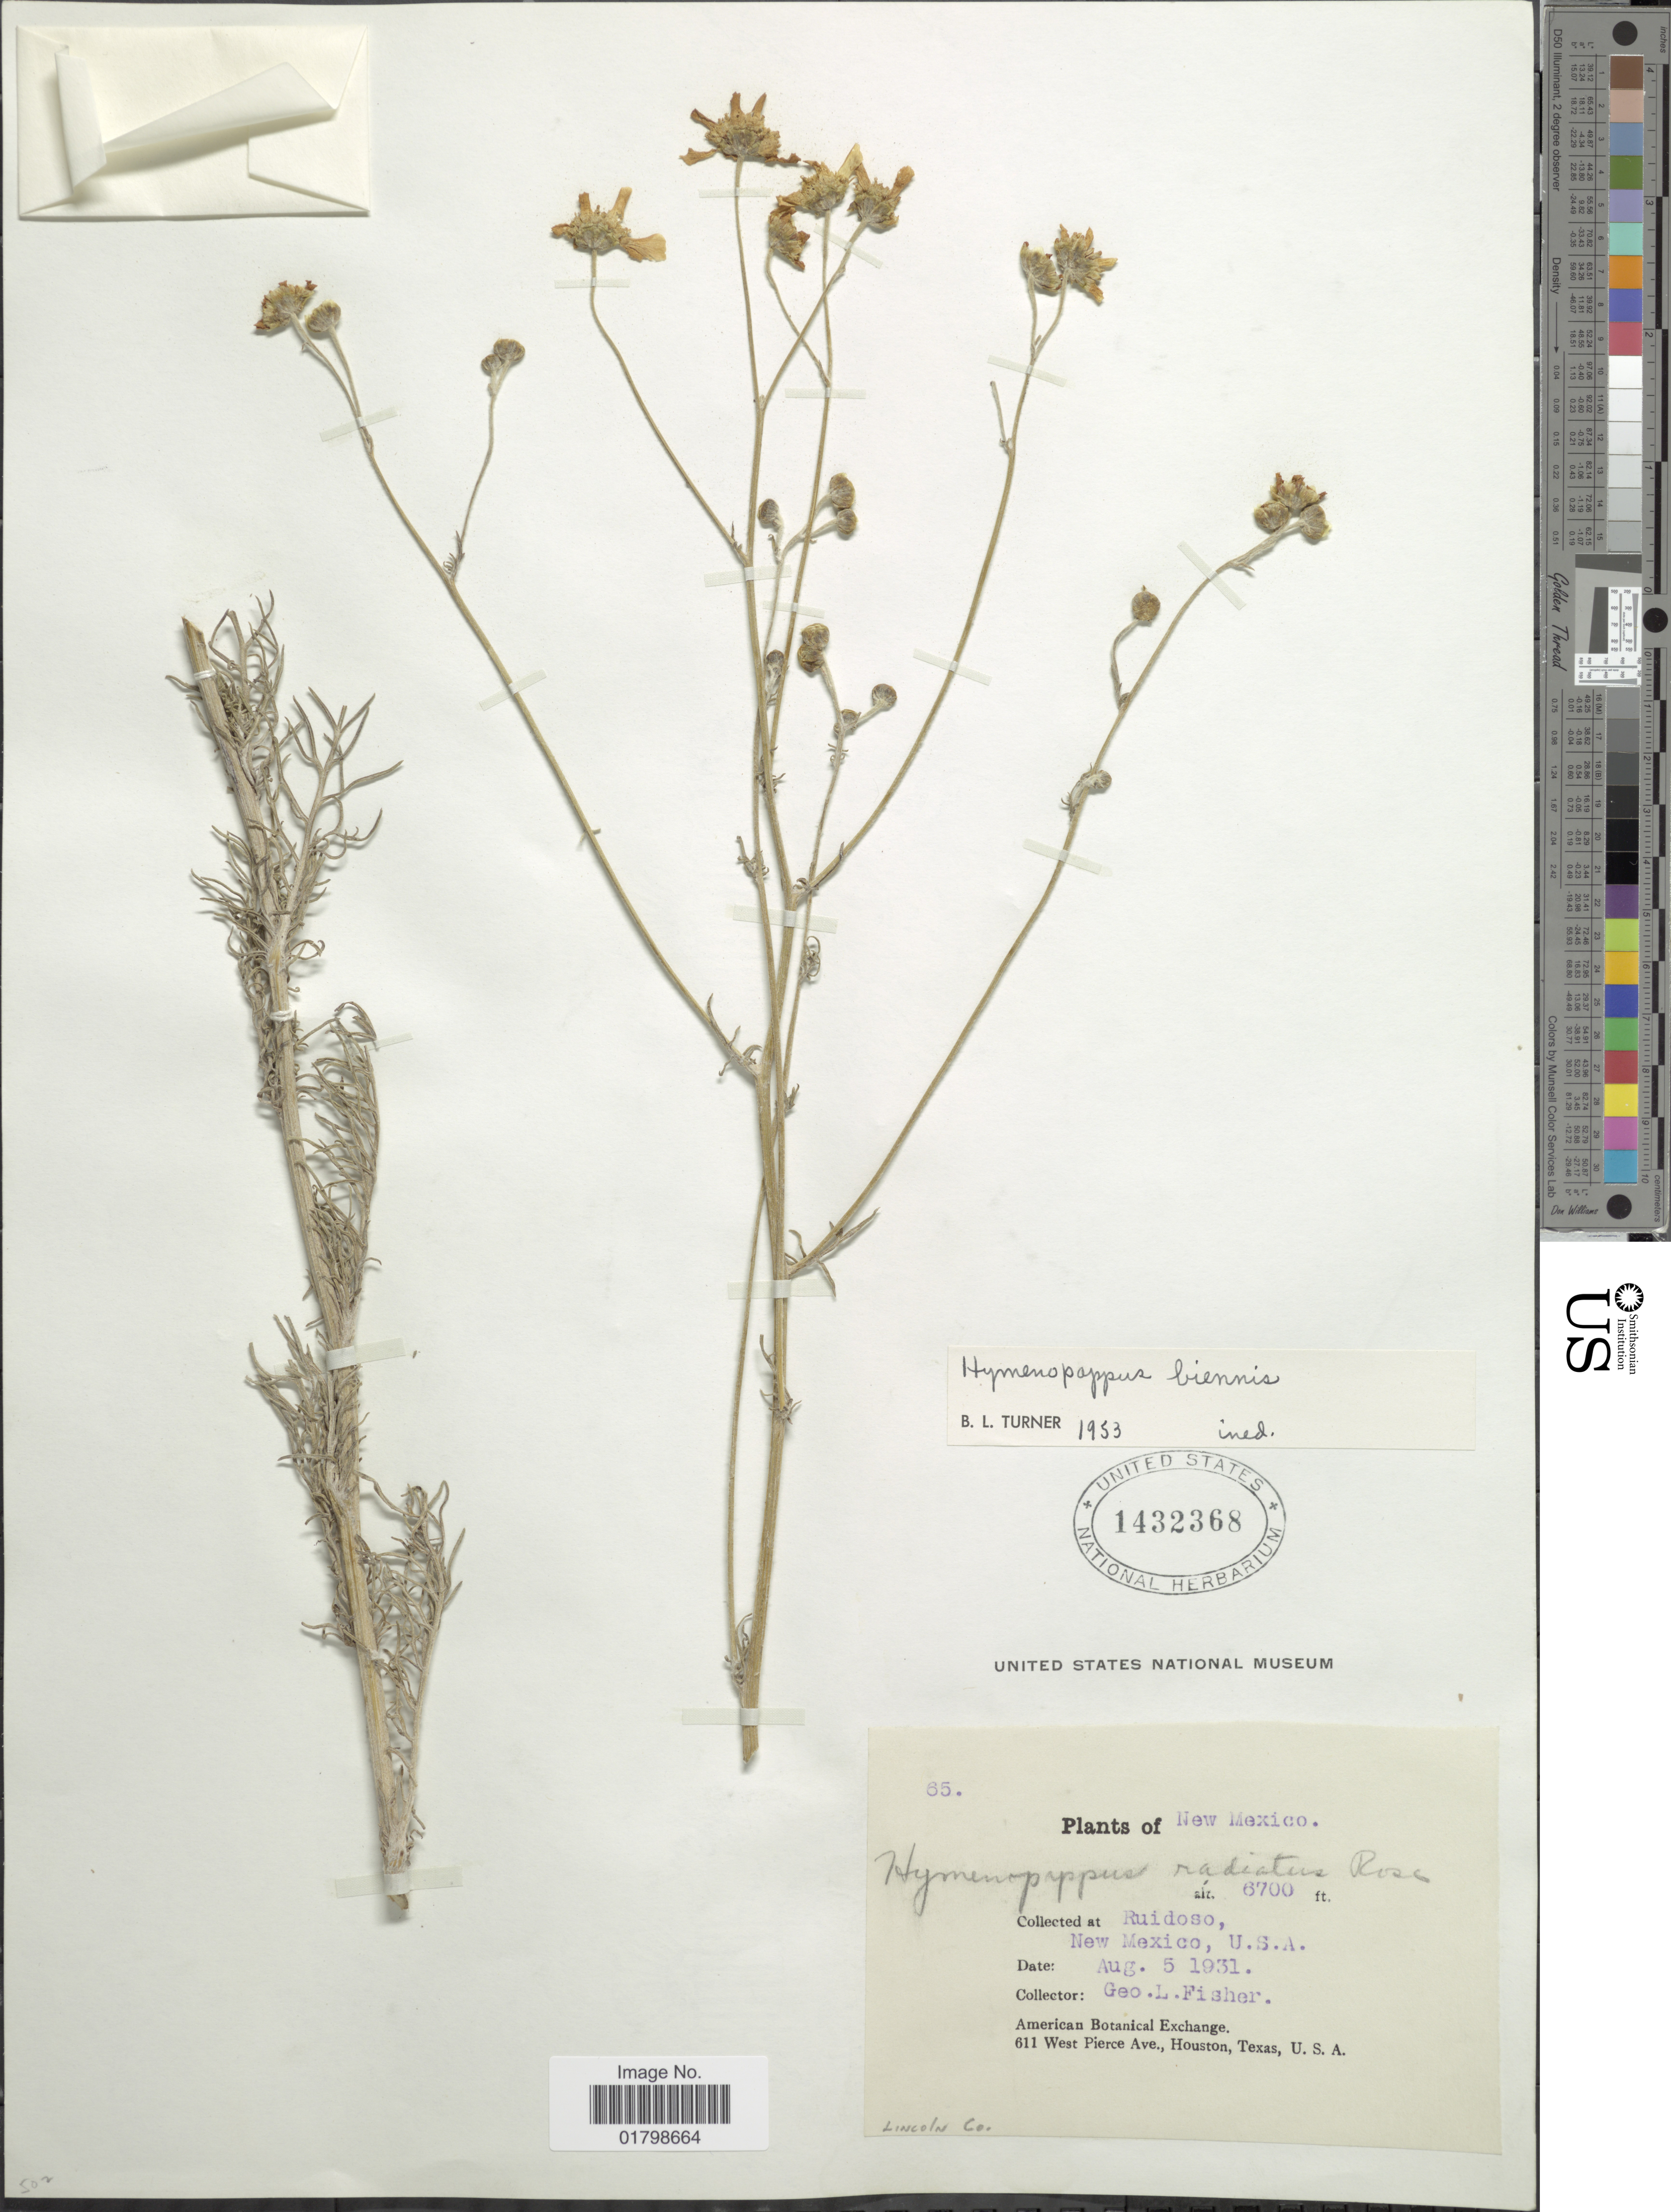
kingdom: Plantae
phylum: Tracheophyta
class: Magnoliopsida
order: Asterales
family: Asteraceae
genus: Hymenopappus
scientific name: Hymenopappus biennis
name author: (Rydb.) I.M. Johnst.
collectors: G. L. Fisher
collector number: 65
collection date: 1931-08-05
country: United States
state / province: New Mexico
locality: Ruidoso, Lincoln Co.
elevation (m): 2042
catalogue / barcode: US 1432368